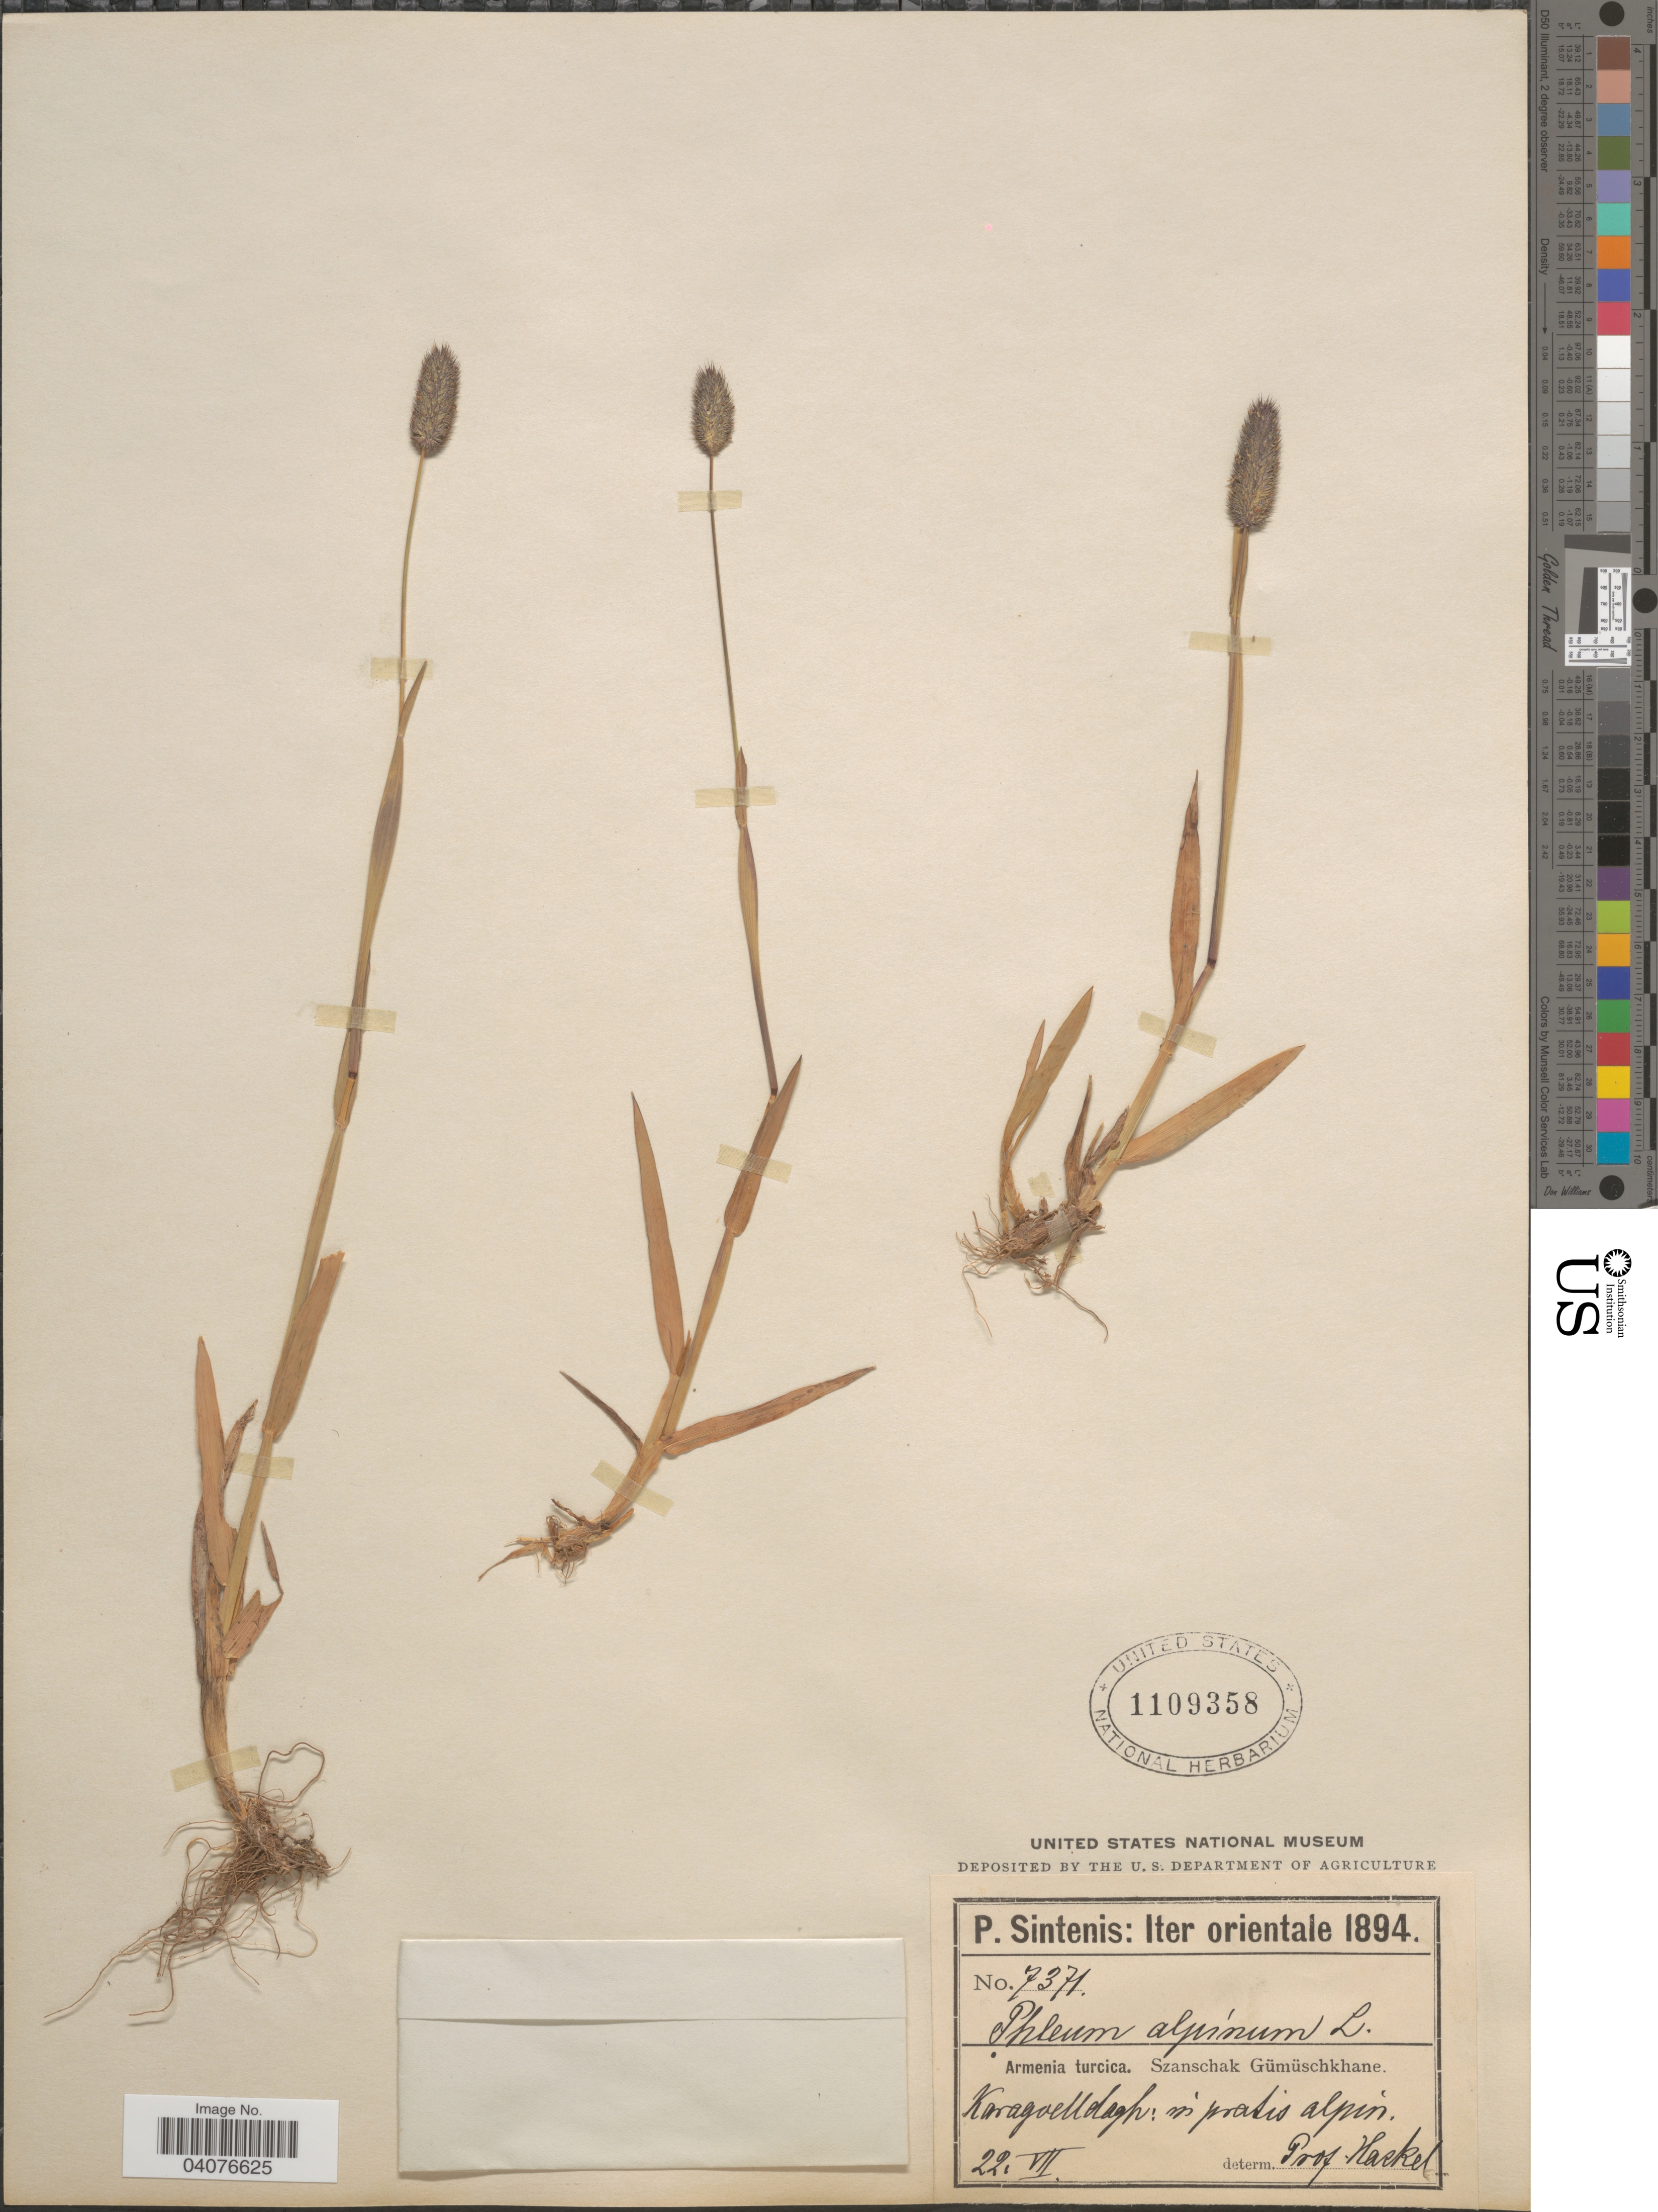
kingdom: Plantae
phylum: Tracheophyta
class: Liliopsida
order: Poales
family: Poaceae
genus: Phleum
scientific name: Phleum alpinum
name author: L.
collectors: P. Sintenis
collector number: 7371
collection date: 1894-07-22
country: Armenia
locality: Iter orientale. Armenia turcica. Szanschak Gümüschkhane. Karagvelkdagh [interpreted]: in pratis alpin.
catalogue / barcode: US 1109358